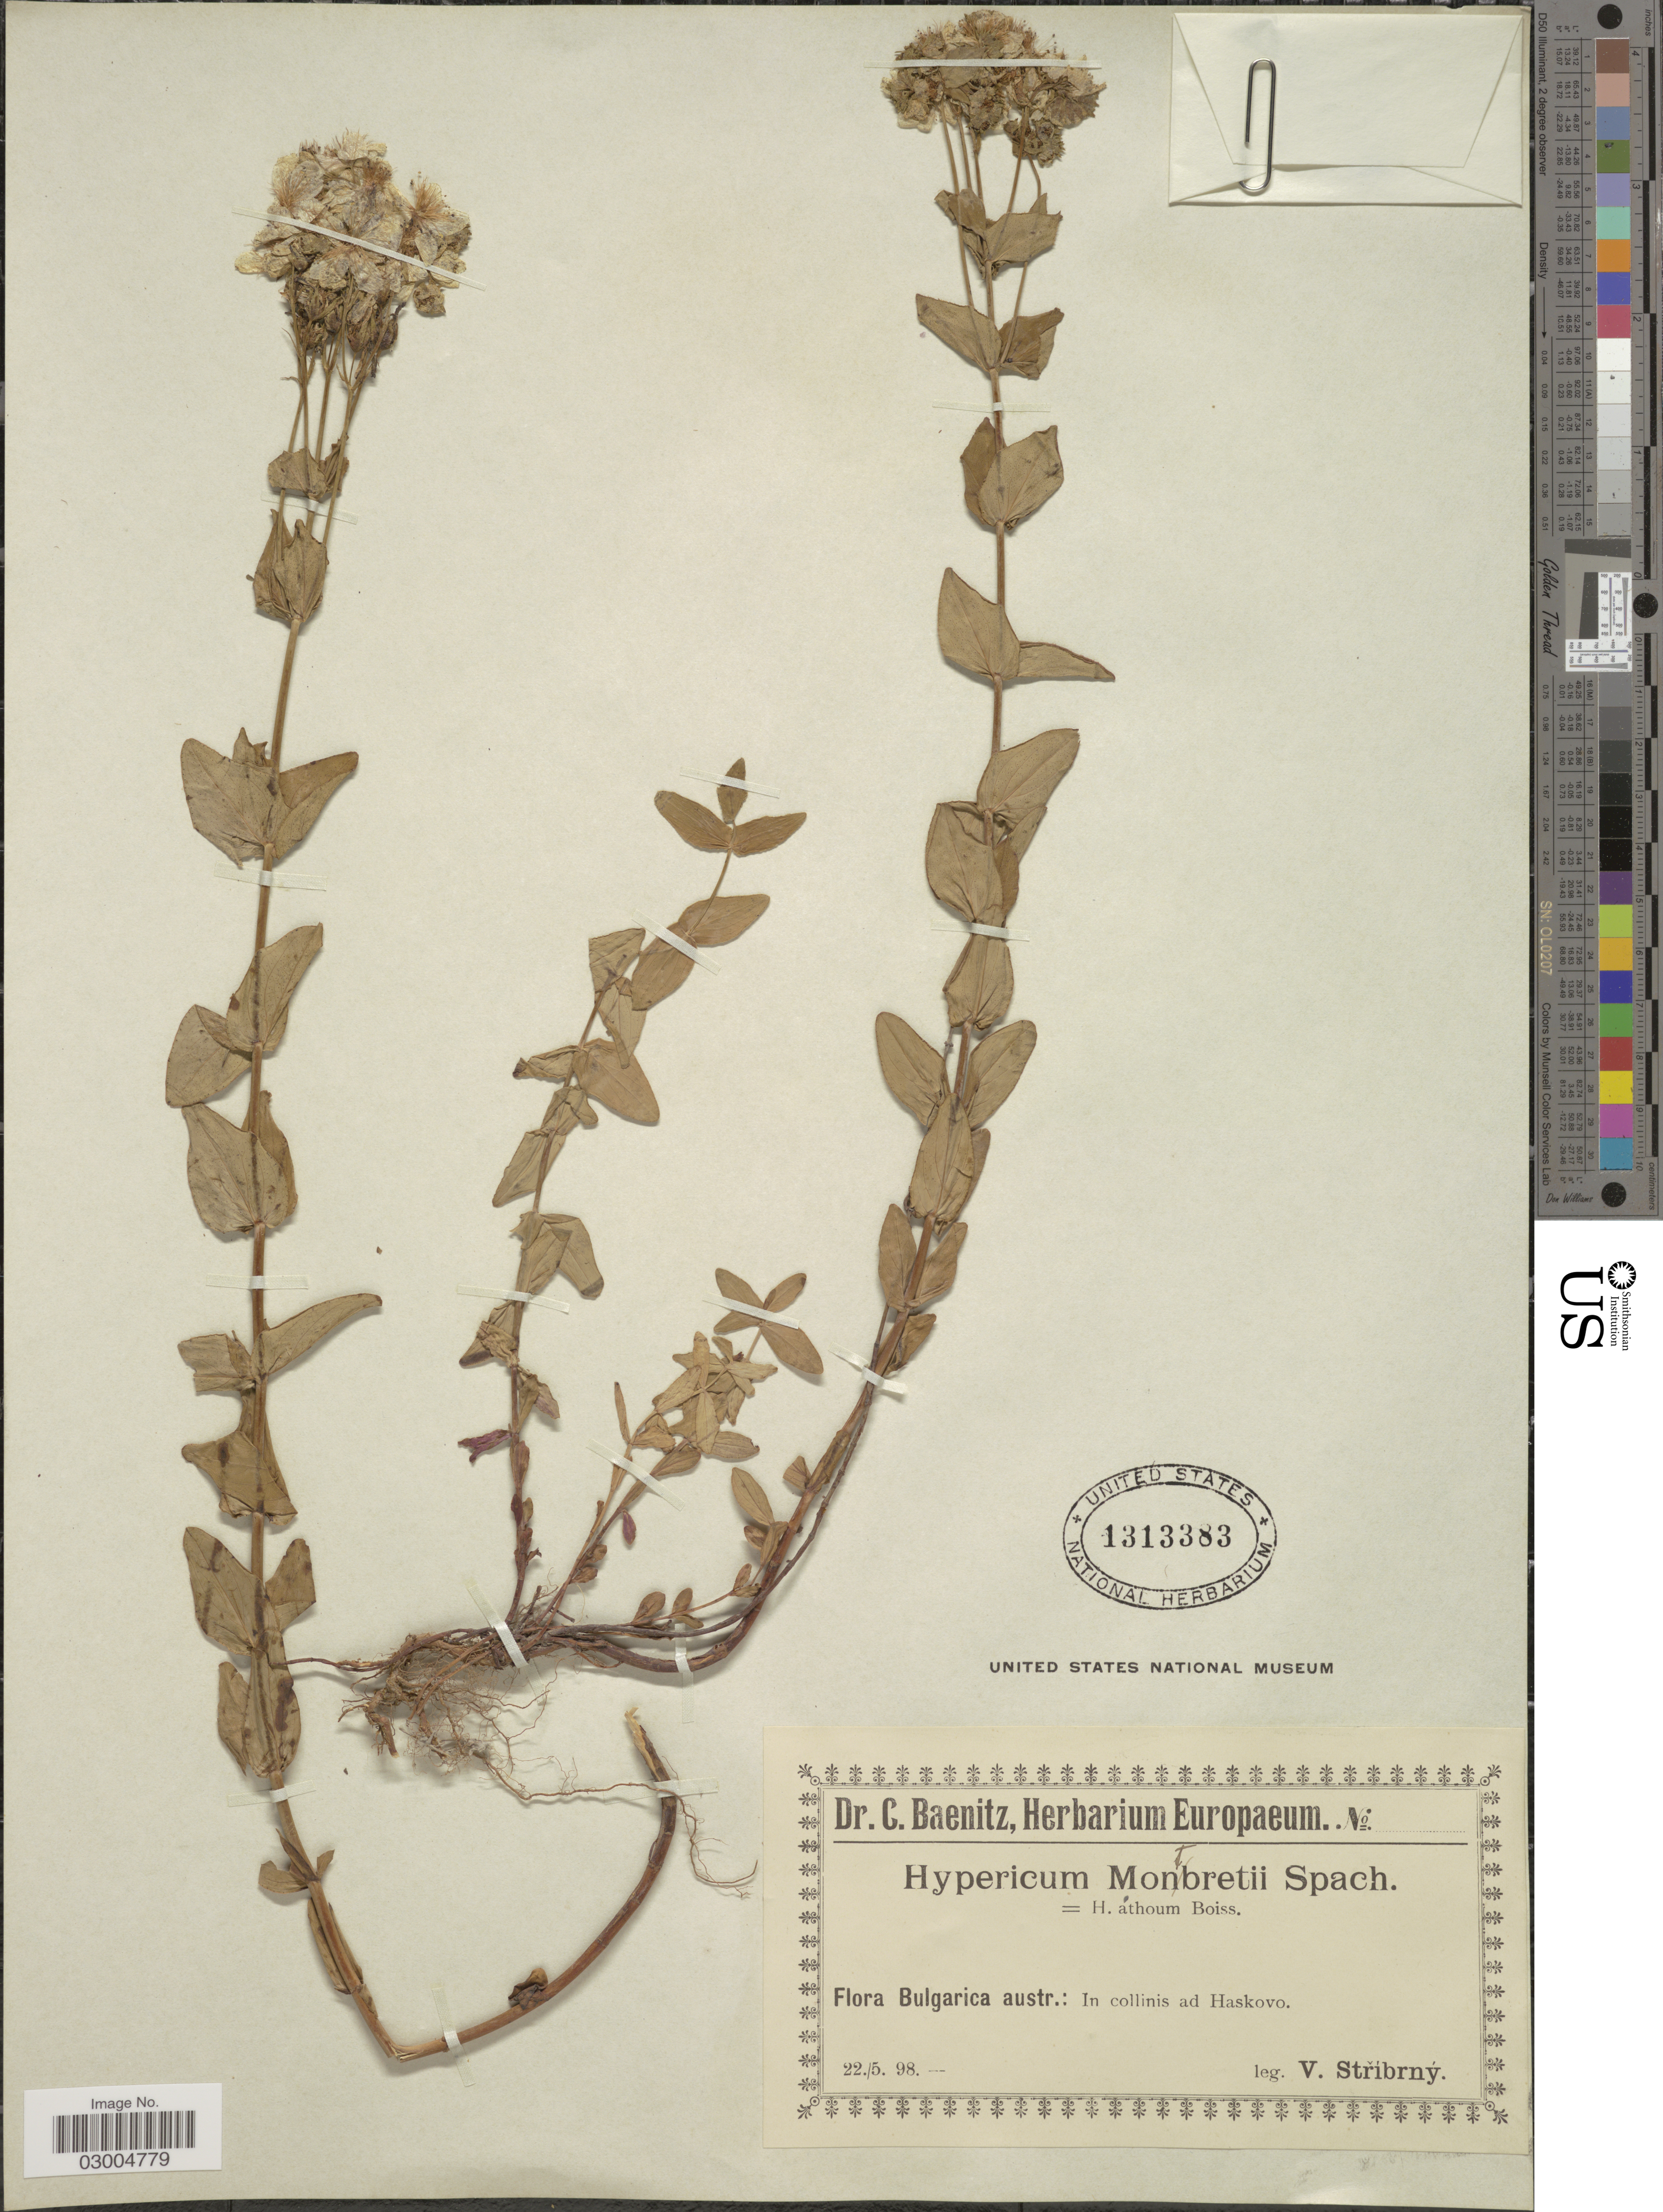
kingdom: Plantae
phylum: Tracheophyta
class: Magnoliopsida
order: Malpighiales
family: Hypericaceae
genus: Hypericum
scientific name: Hypericum montbretii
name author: Spach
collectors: V. Stribrny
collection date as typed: Transcribed d/m/y: 22/5/98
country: Bulgaria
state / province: Khaskovo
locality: Bulgarica austr.: In collinis ad Haskovo.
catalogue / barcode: US 1313383